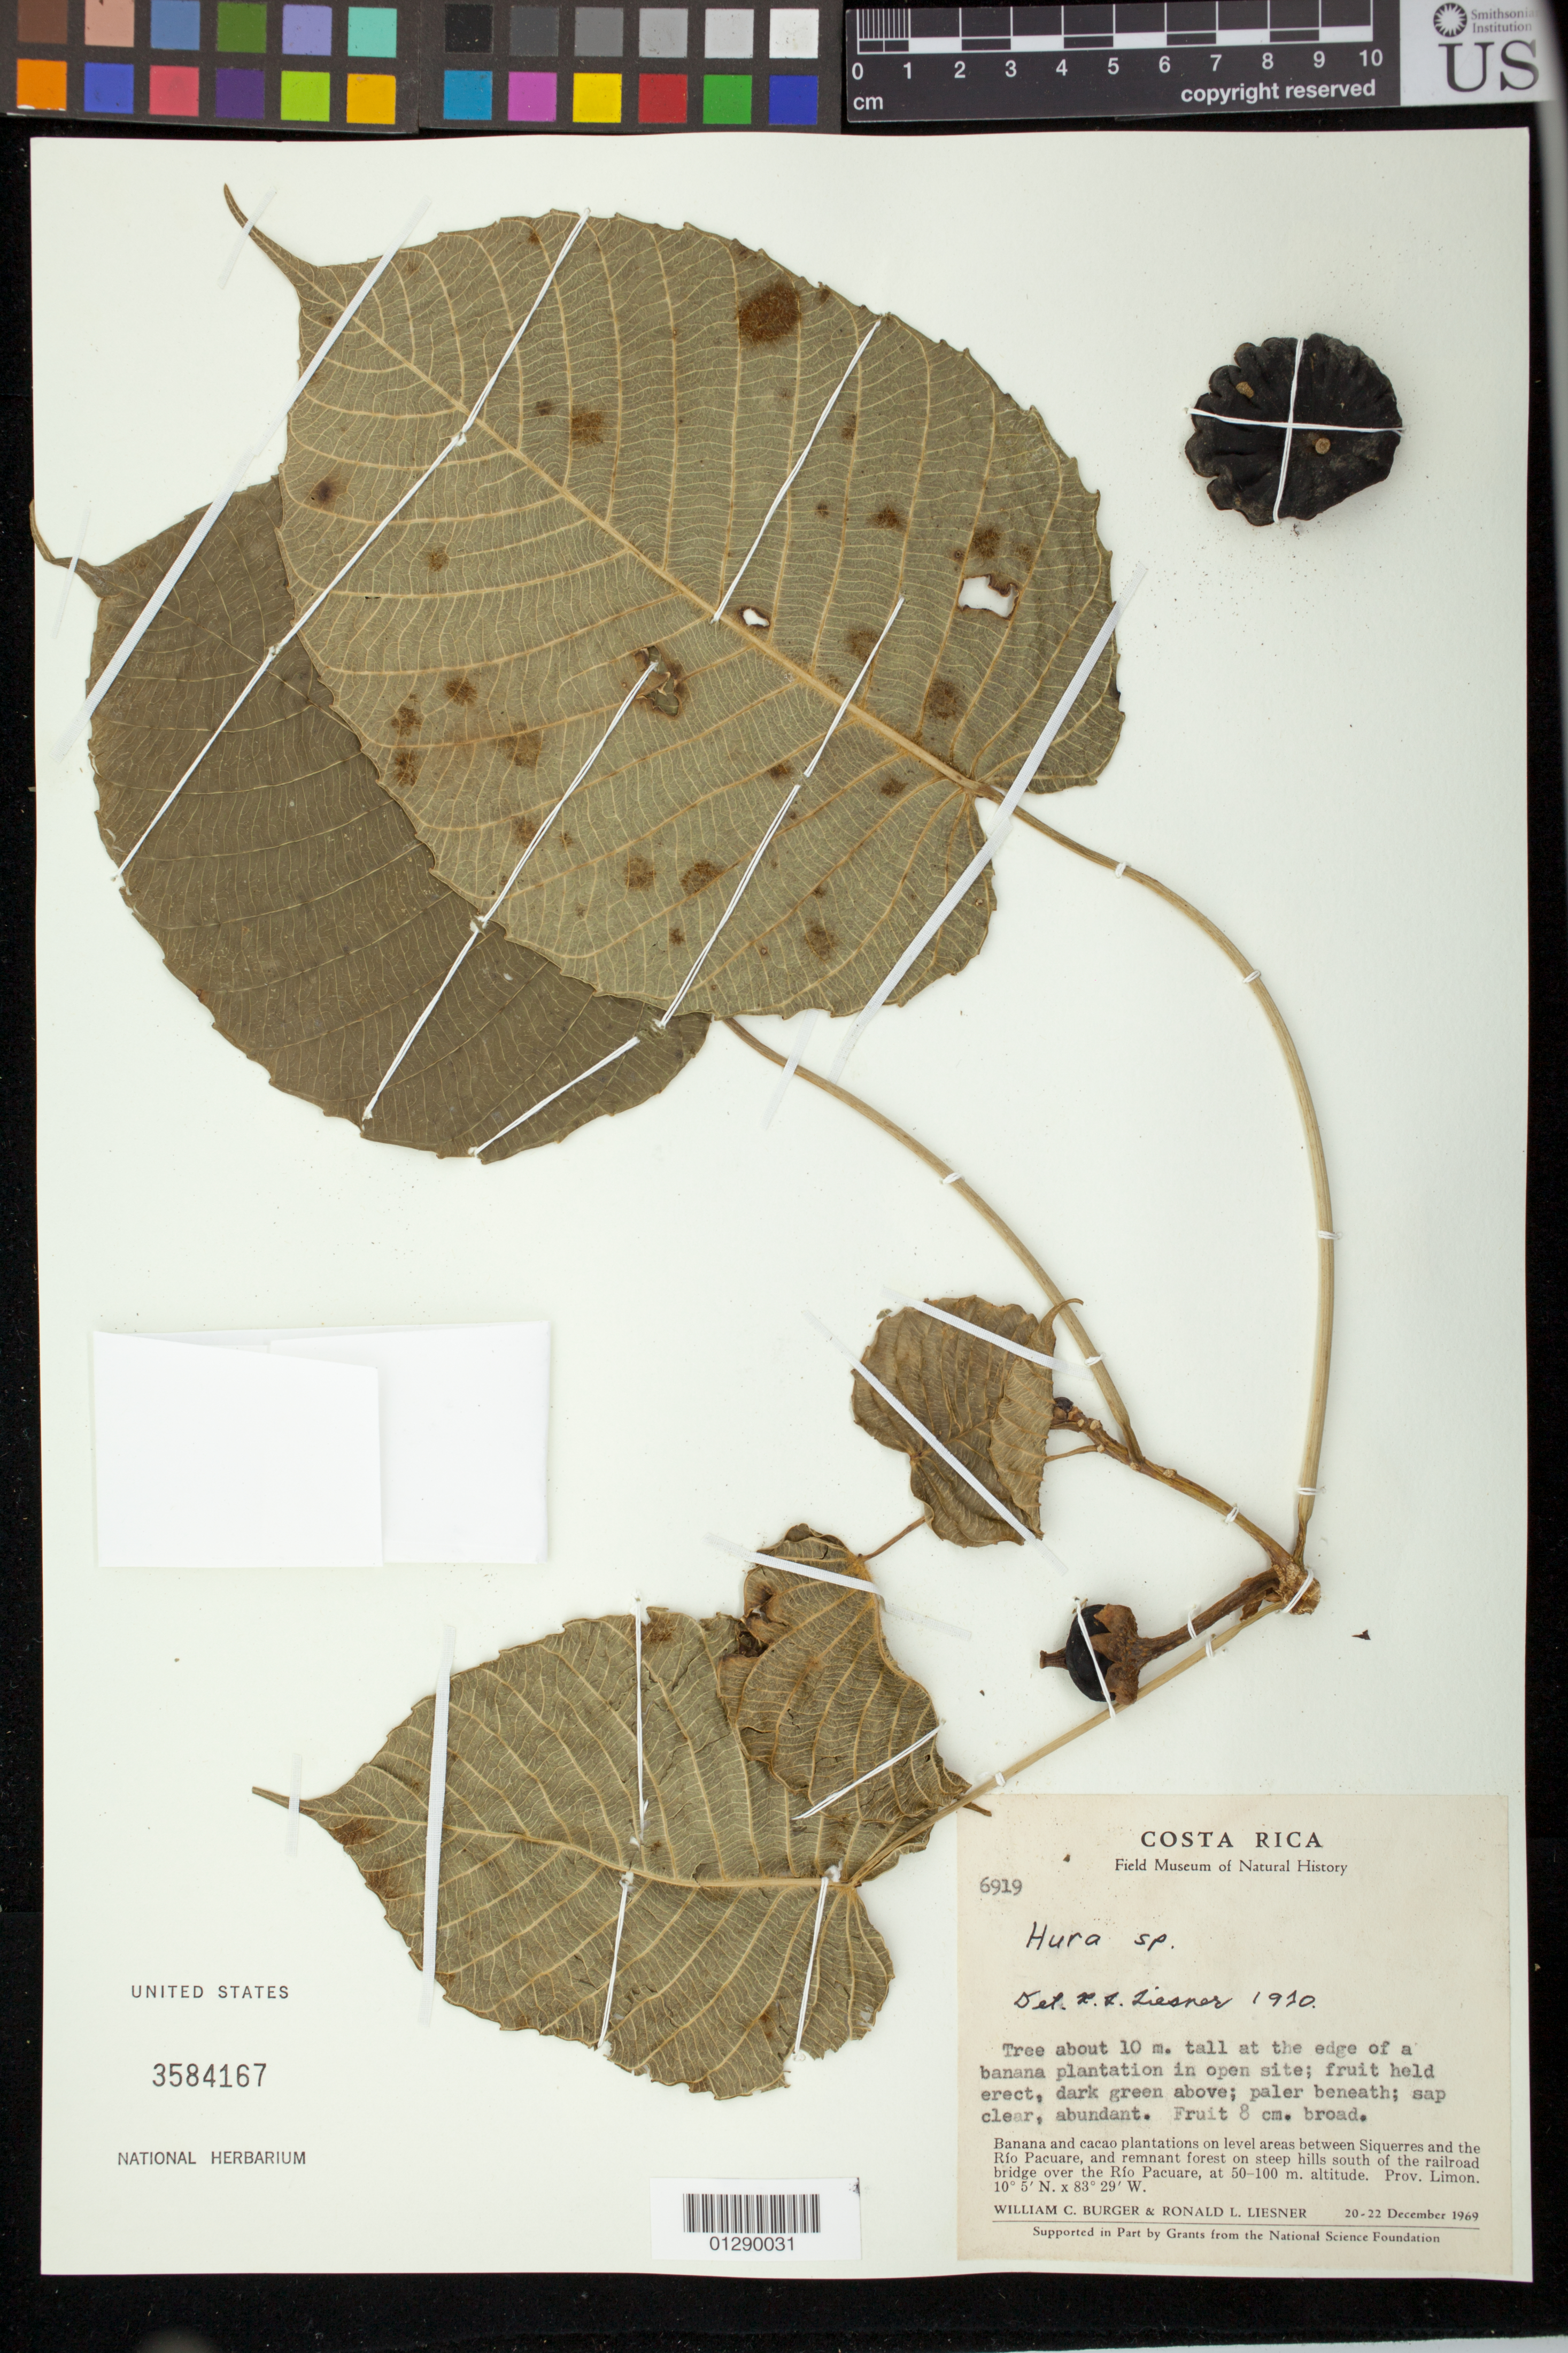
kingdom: Plantae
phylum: Tracheophyta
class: Magnoliopsida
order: Malpighiales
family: Euphorbiaceae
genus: Hura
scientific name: Hura sp.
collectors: W. Burger & R. L. Liesner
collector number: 6919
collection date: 1969-12-20/1969-12-22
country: Costa Rica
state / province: Limon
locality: between Siquerres and the Rio Pacuare, and south of the railroad bridge over the Rio Pacuare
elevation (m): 50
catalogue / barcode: US 3584167